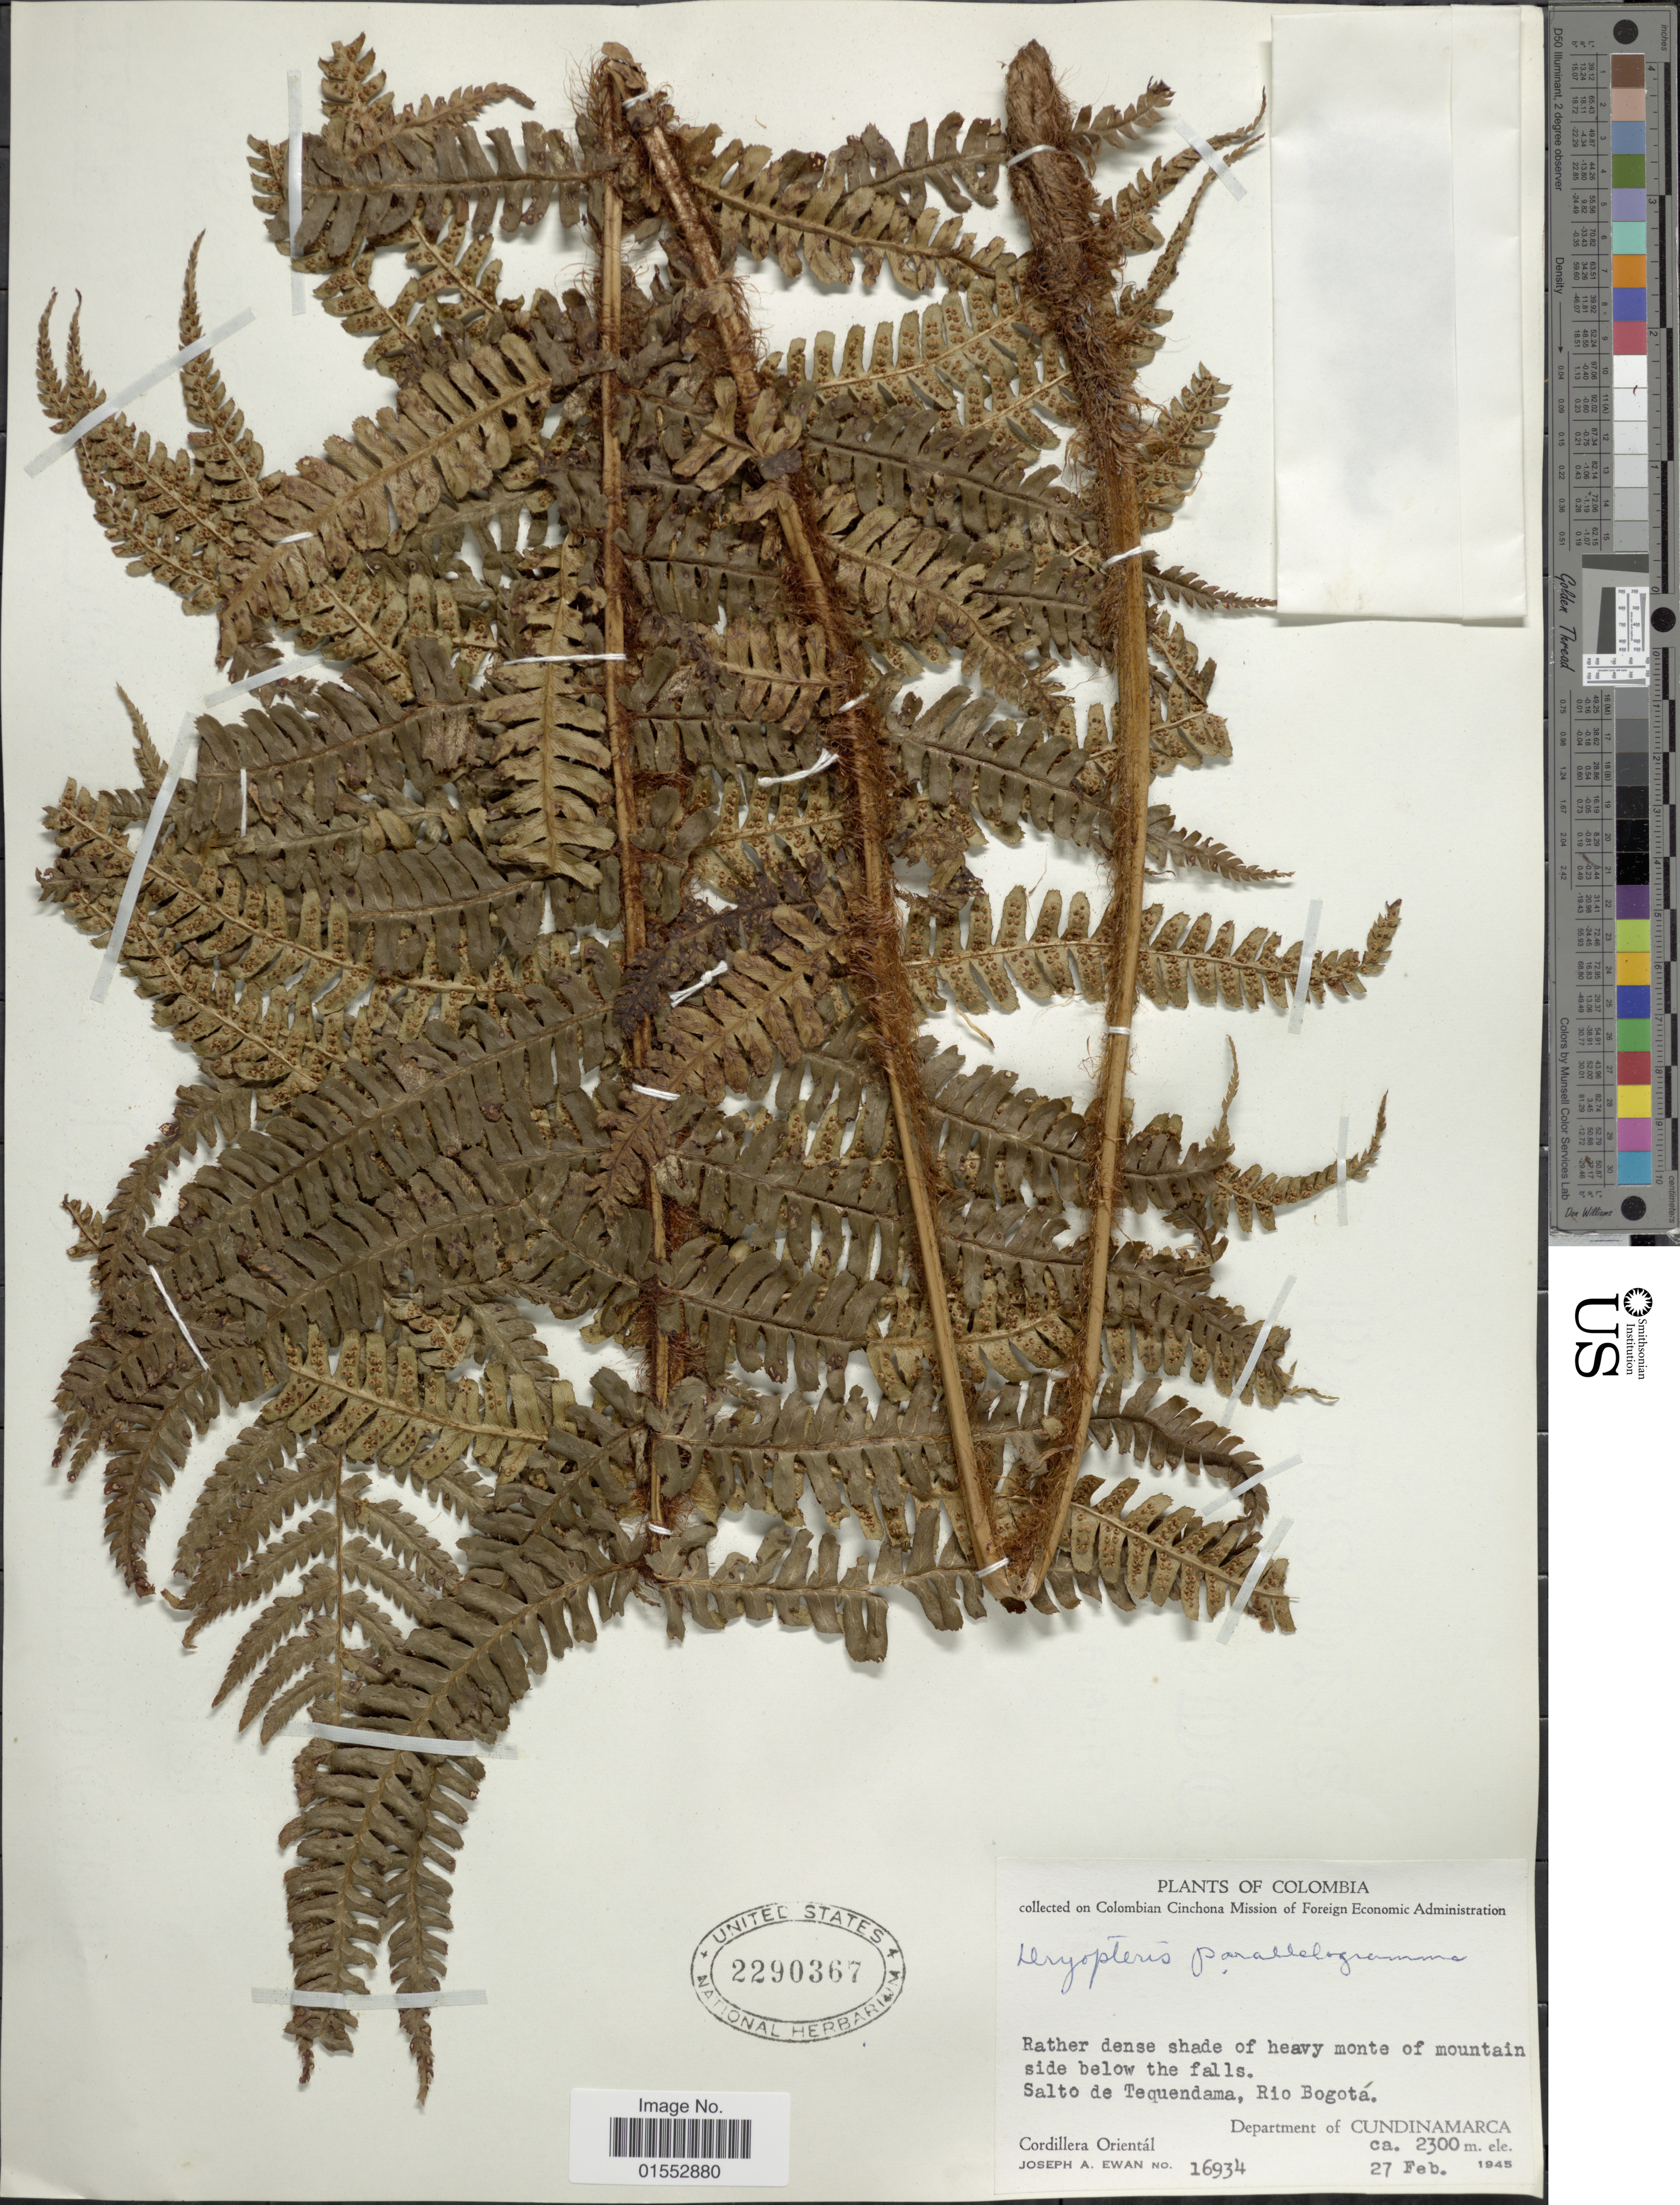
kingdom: Plantae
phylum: Tracheophyta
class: Polypodiopsida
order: Polypodiales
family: Dryopteridaceae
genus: Dryopteris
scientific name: Dryopteris wallichiana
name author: (Spreng.) Hyl.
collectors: J. A. Ewan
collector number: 16934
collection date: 1945-02-27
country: Colombia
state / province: Cundinamarca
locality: Rather dense shade of heavy monte of mountain side below the falls. Salto de Tequendama, Roio Bogota. Cordillera Oriental. Department of Cundinamarca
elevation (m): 2300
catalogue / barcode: US 2290367